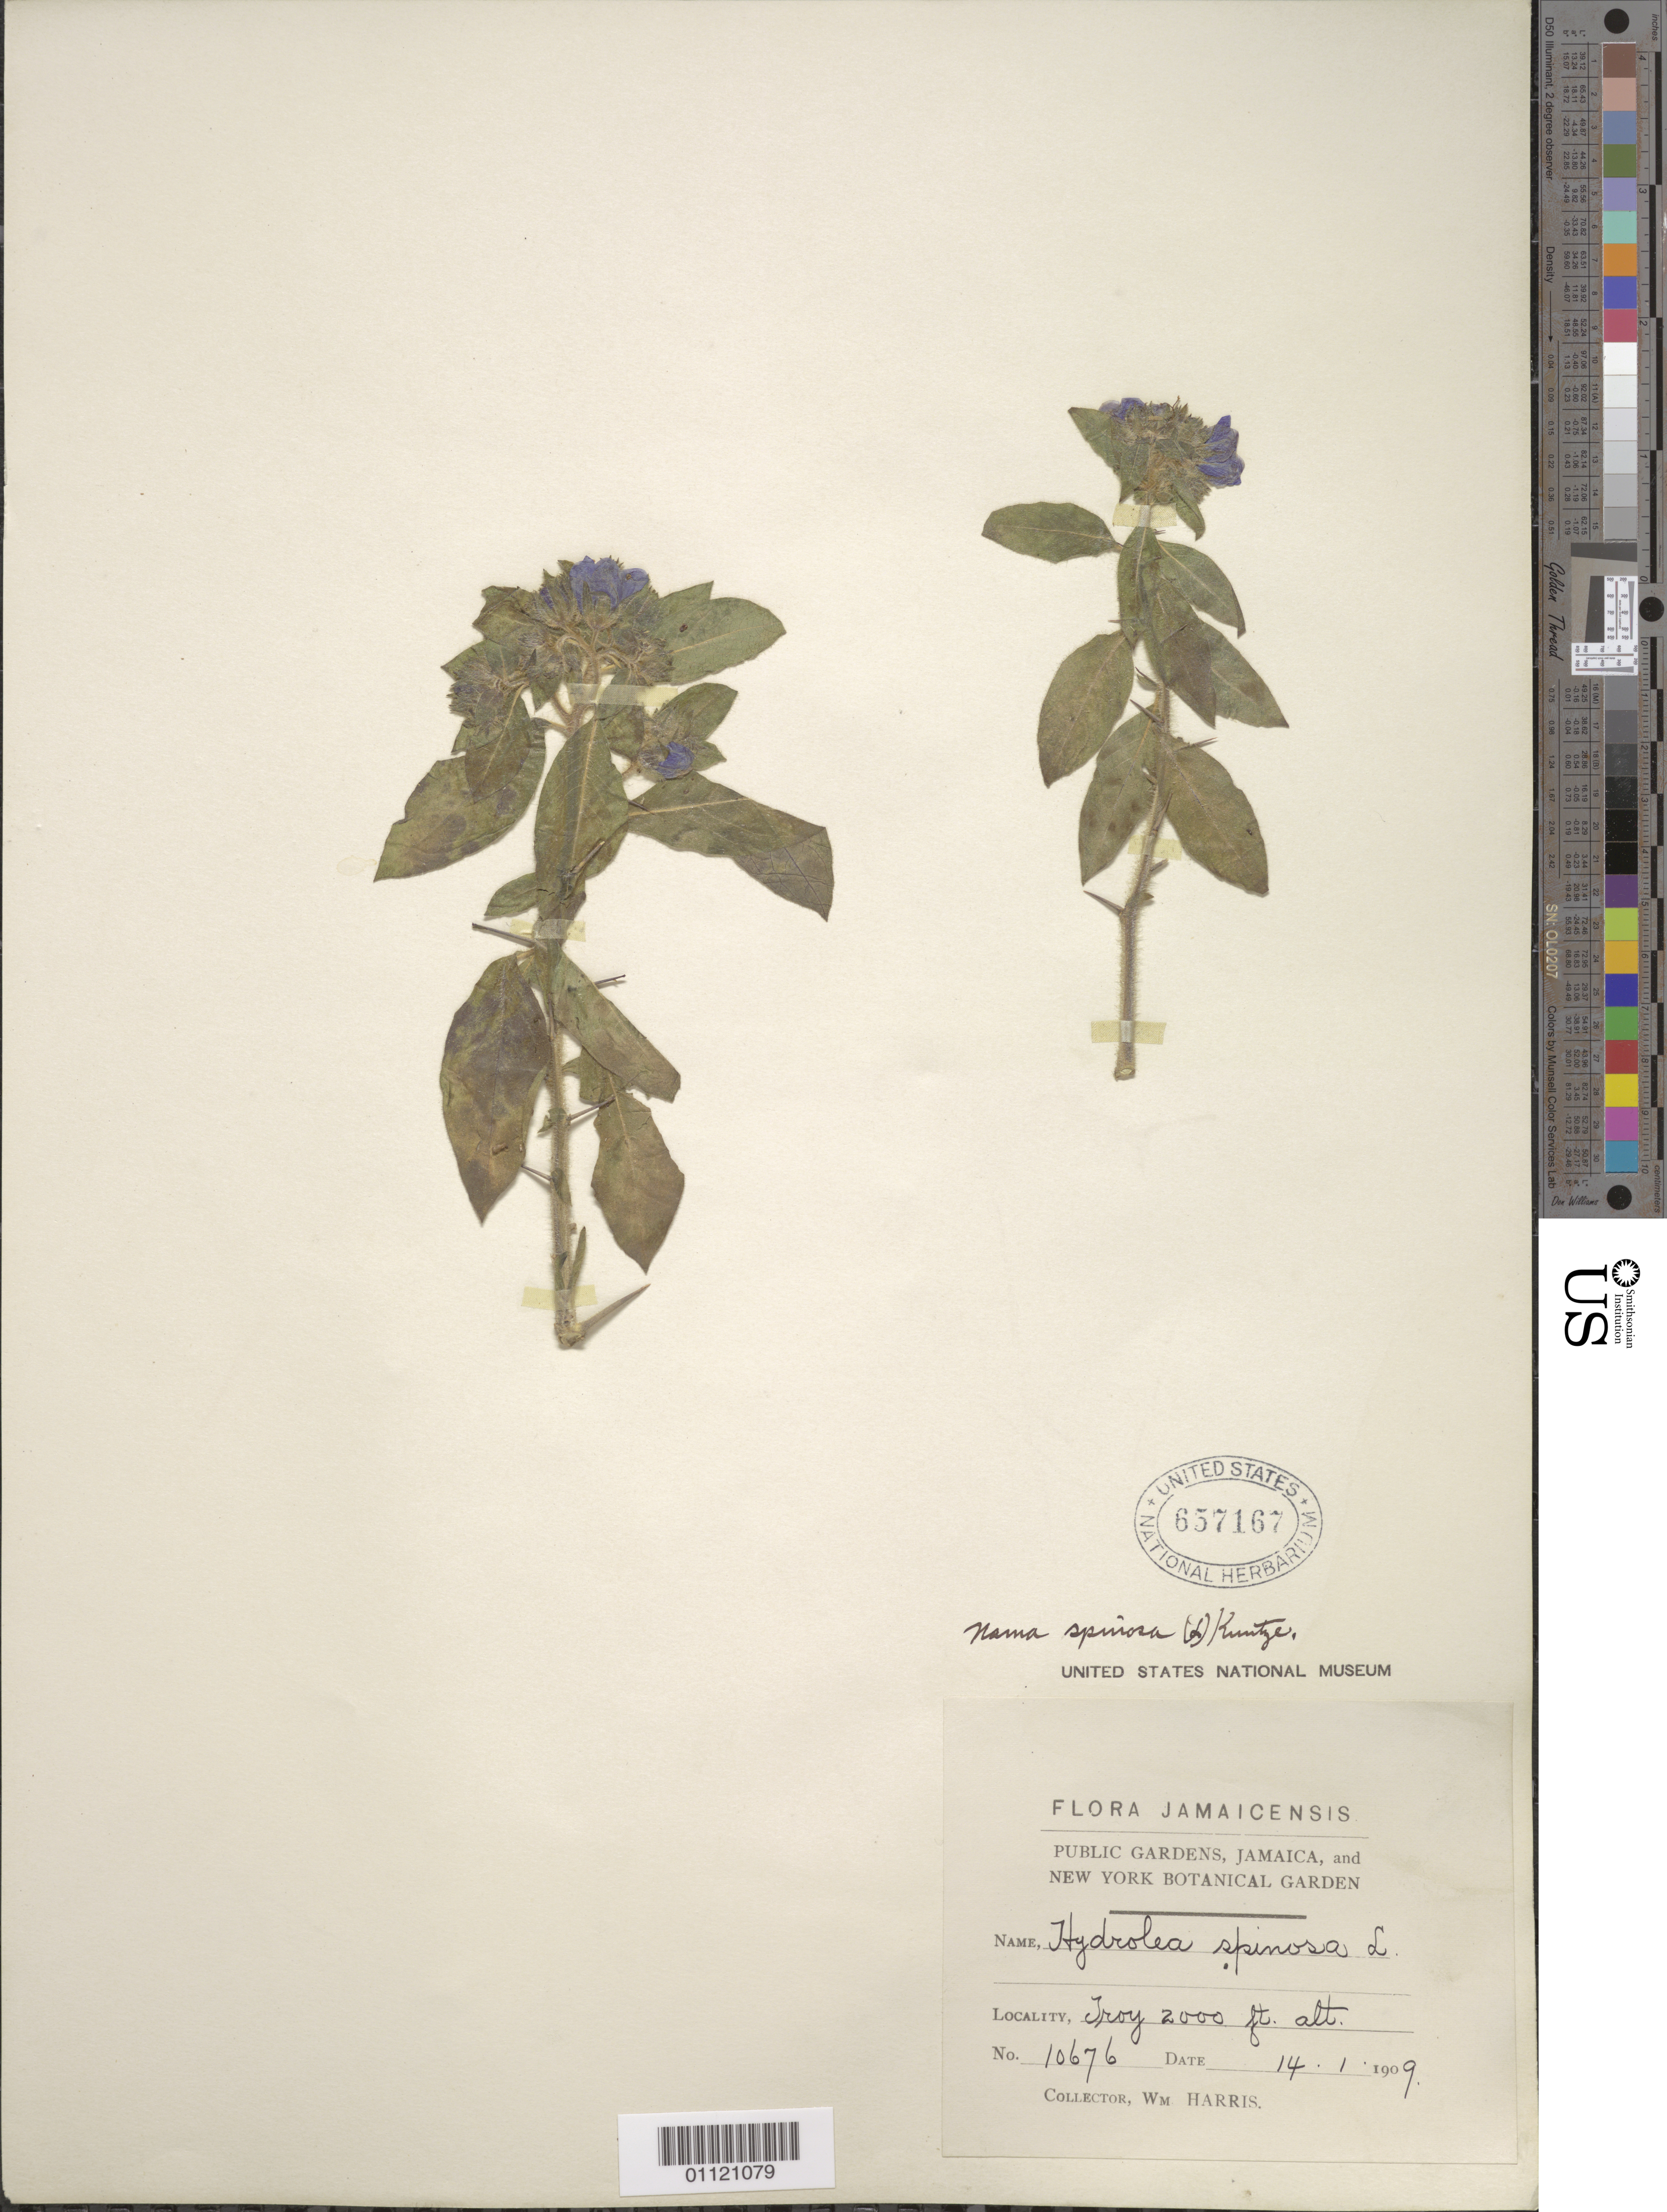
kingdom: Plantae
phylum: Tracheophyta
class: Magnoliopsida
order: Solanales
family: Hydroleaceae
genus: Hydrolea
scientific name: Hydrolea spinosa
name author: L.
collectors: W. H. Harris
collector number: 10676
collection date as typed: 14 Jan 1909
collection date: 1909-01-14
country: Jamaica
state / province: Manchester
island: Jamaica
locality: Troy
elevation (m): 610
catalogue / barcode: US 657167